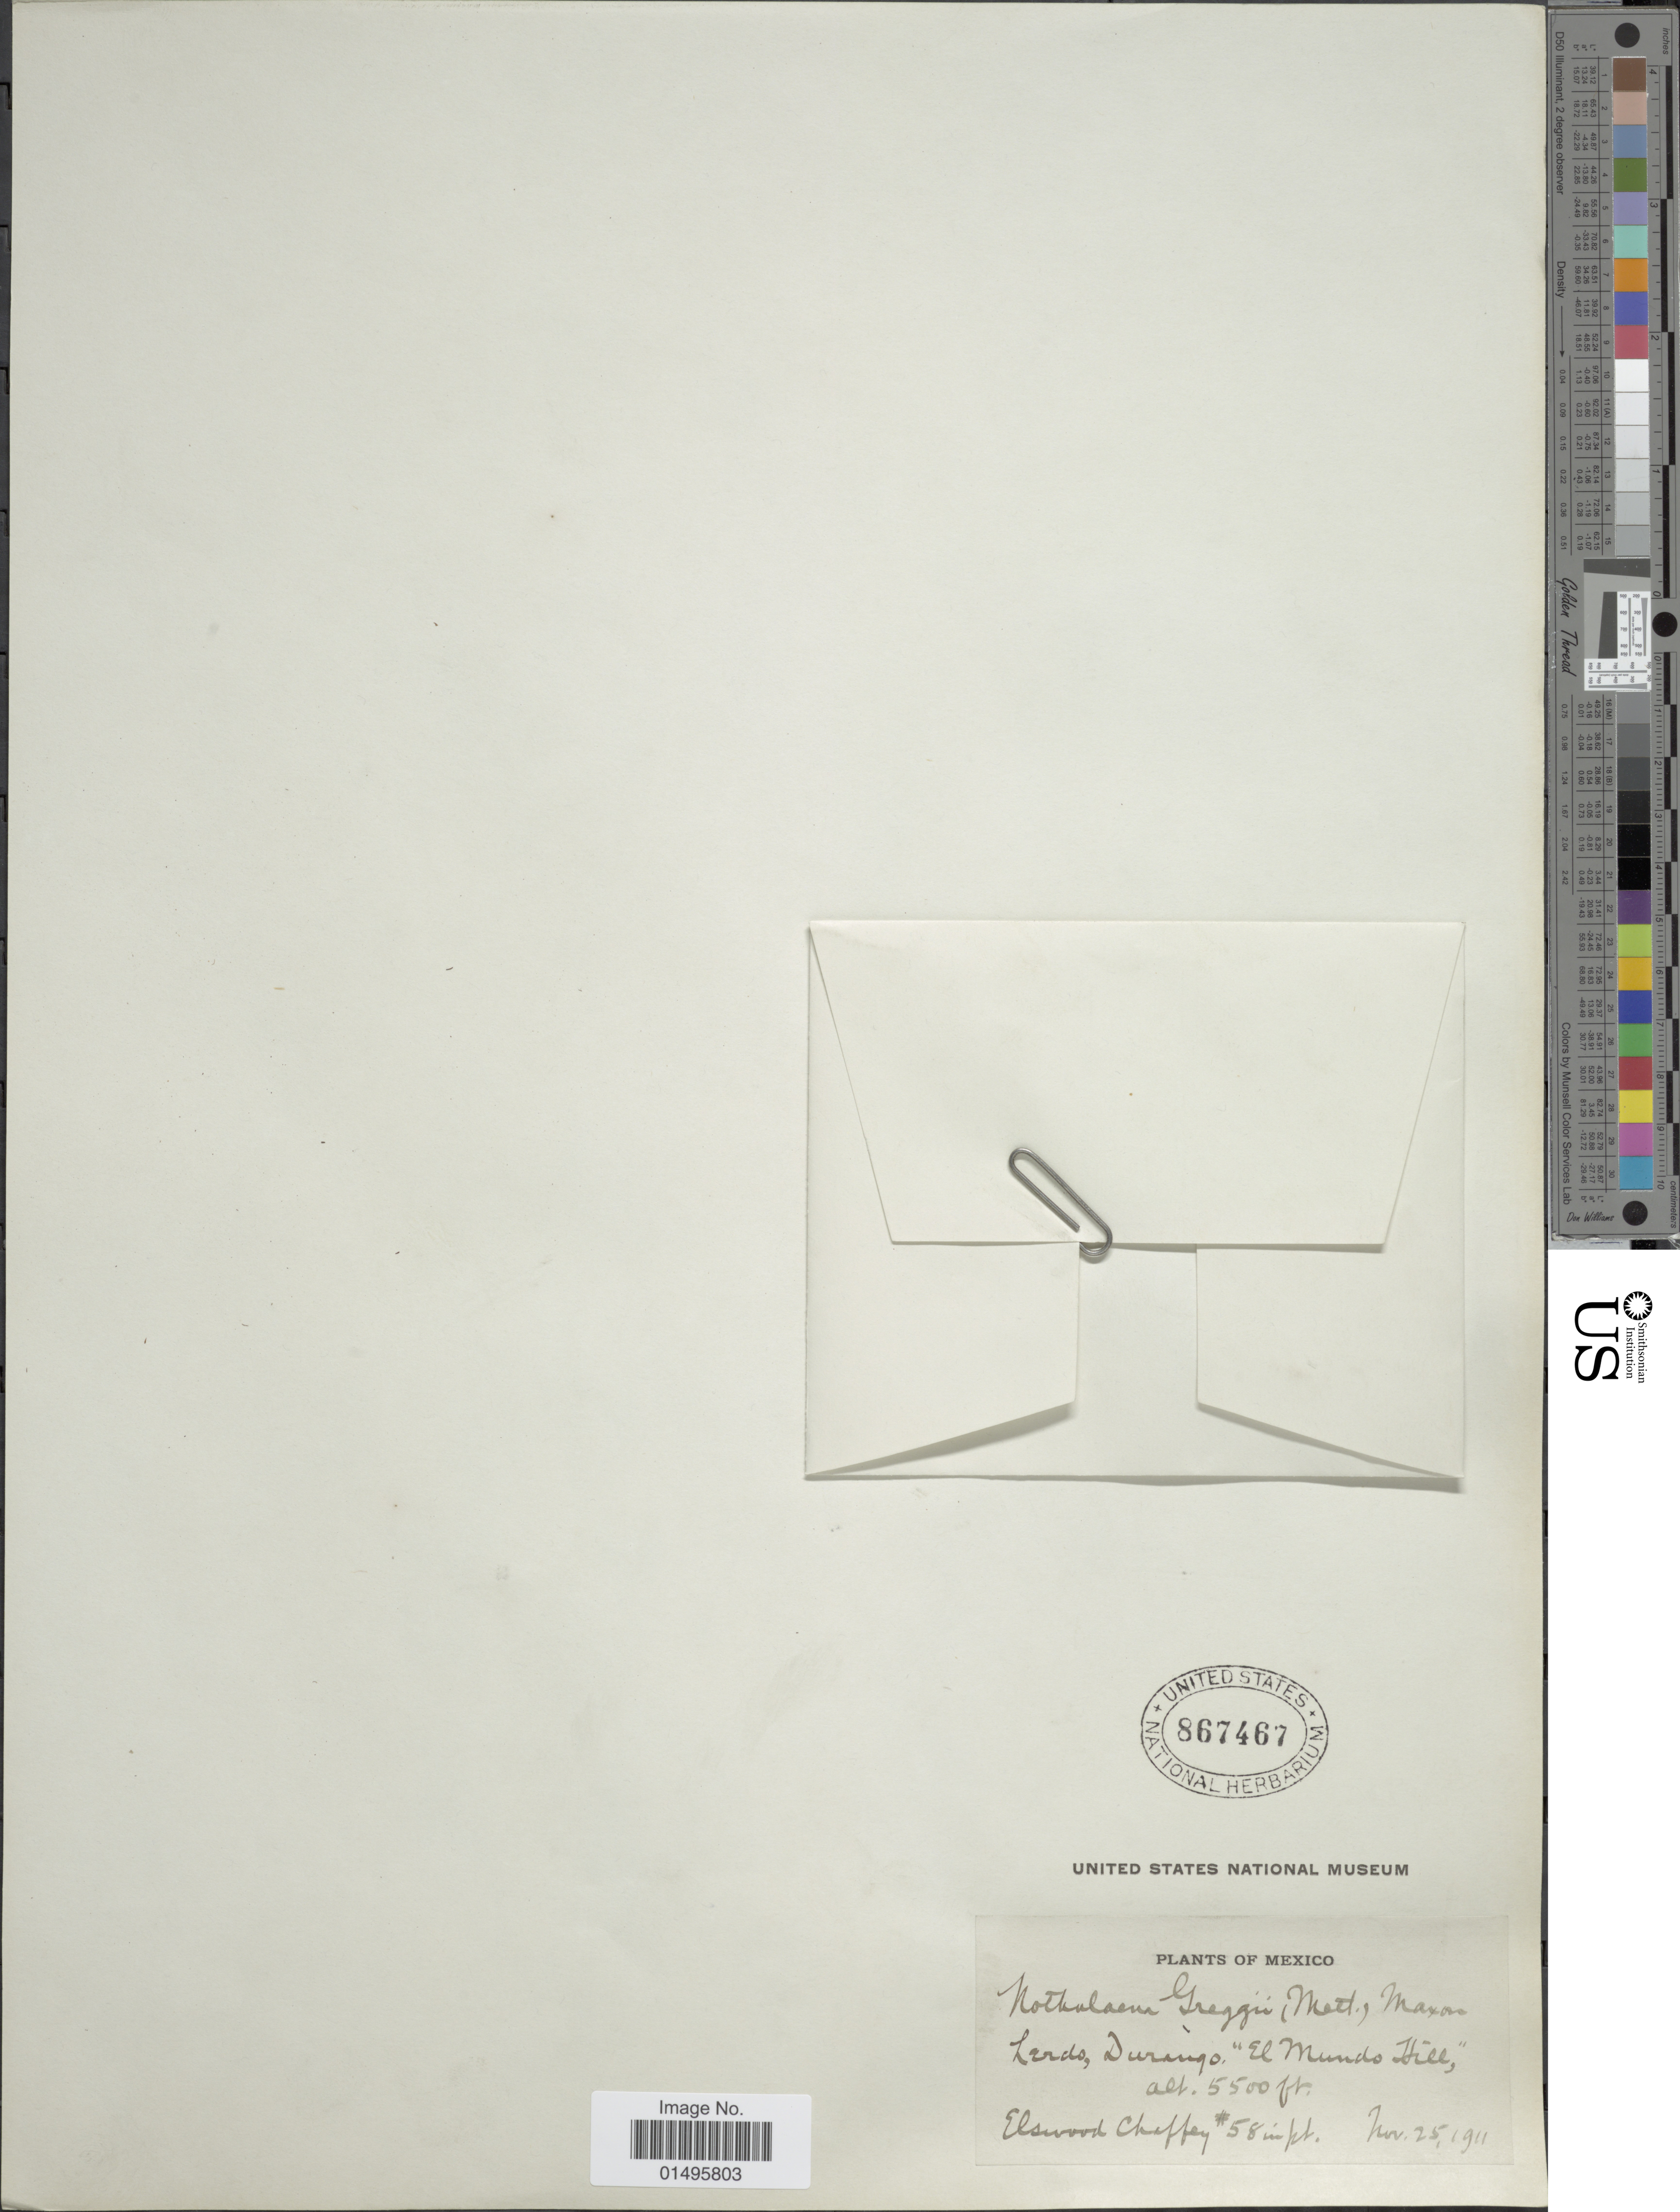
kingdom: Plantae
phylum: Tracheophyta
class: Polypodiopsida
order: Polypodiales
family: Pteridaceae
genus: Notholaena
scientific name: Notholaena greggii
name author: (Mett.) Maxon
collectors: E. Chaffey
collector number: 58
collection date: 1911-11-25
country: Mexico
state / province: Durango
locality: Mexico, Lerdo Durango, "El Mundo Hill".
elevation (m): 1676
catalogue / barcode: US 867467